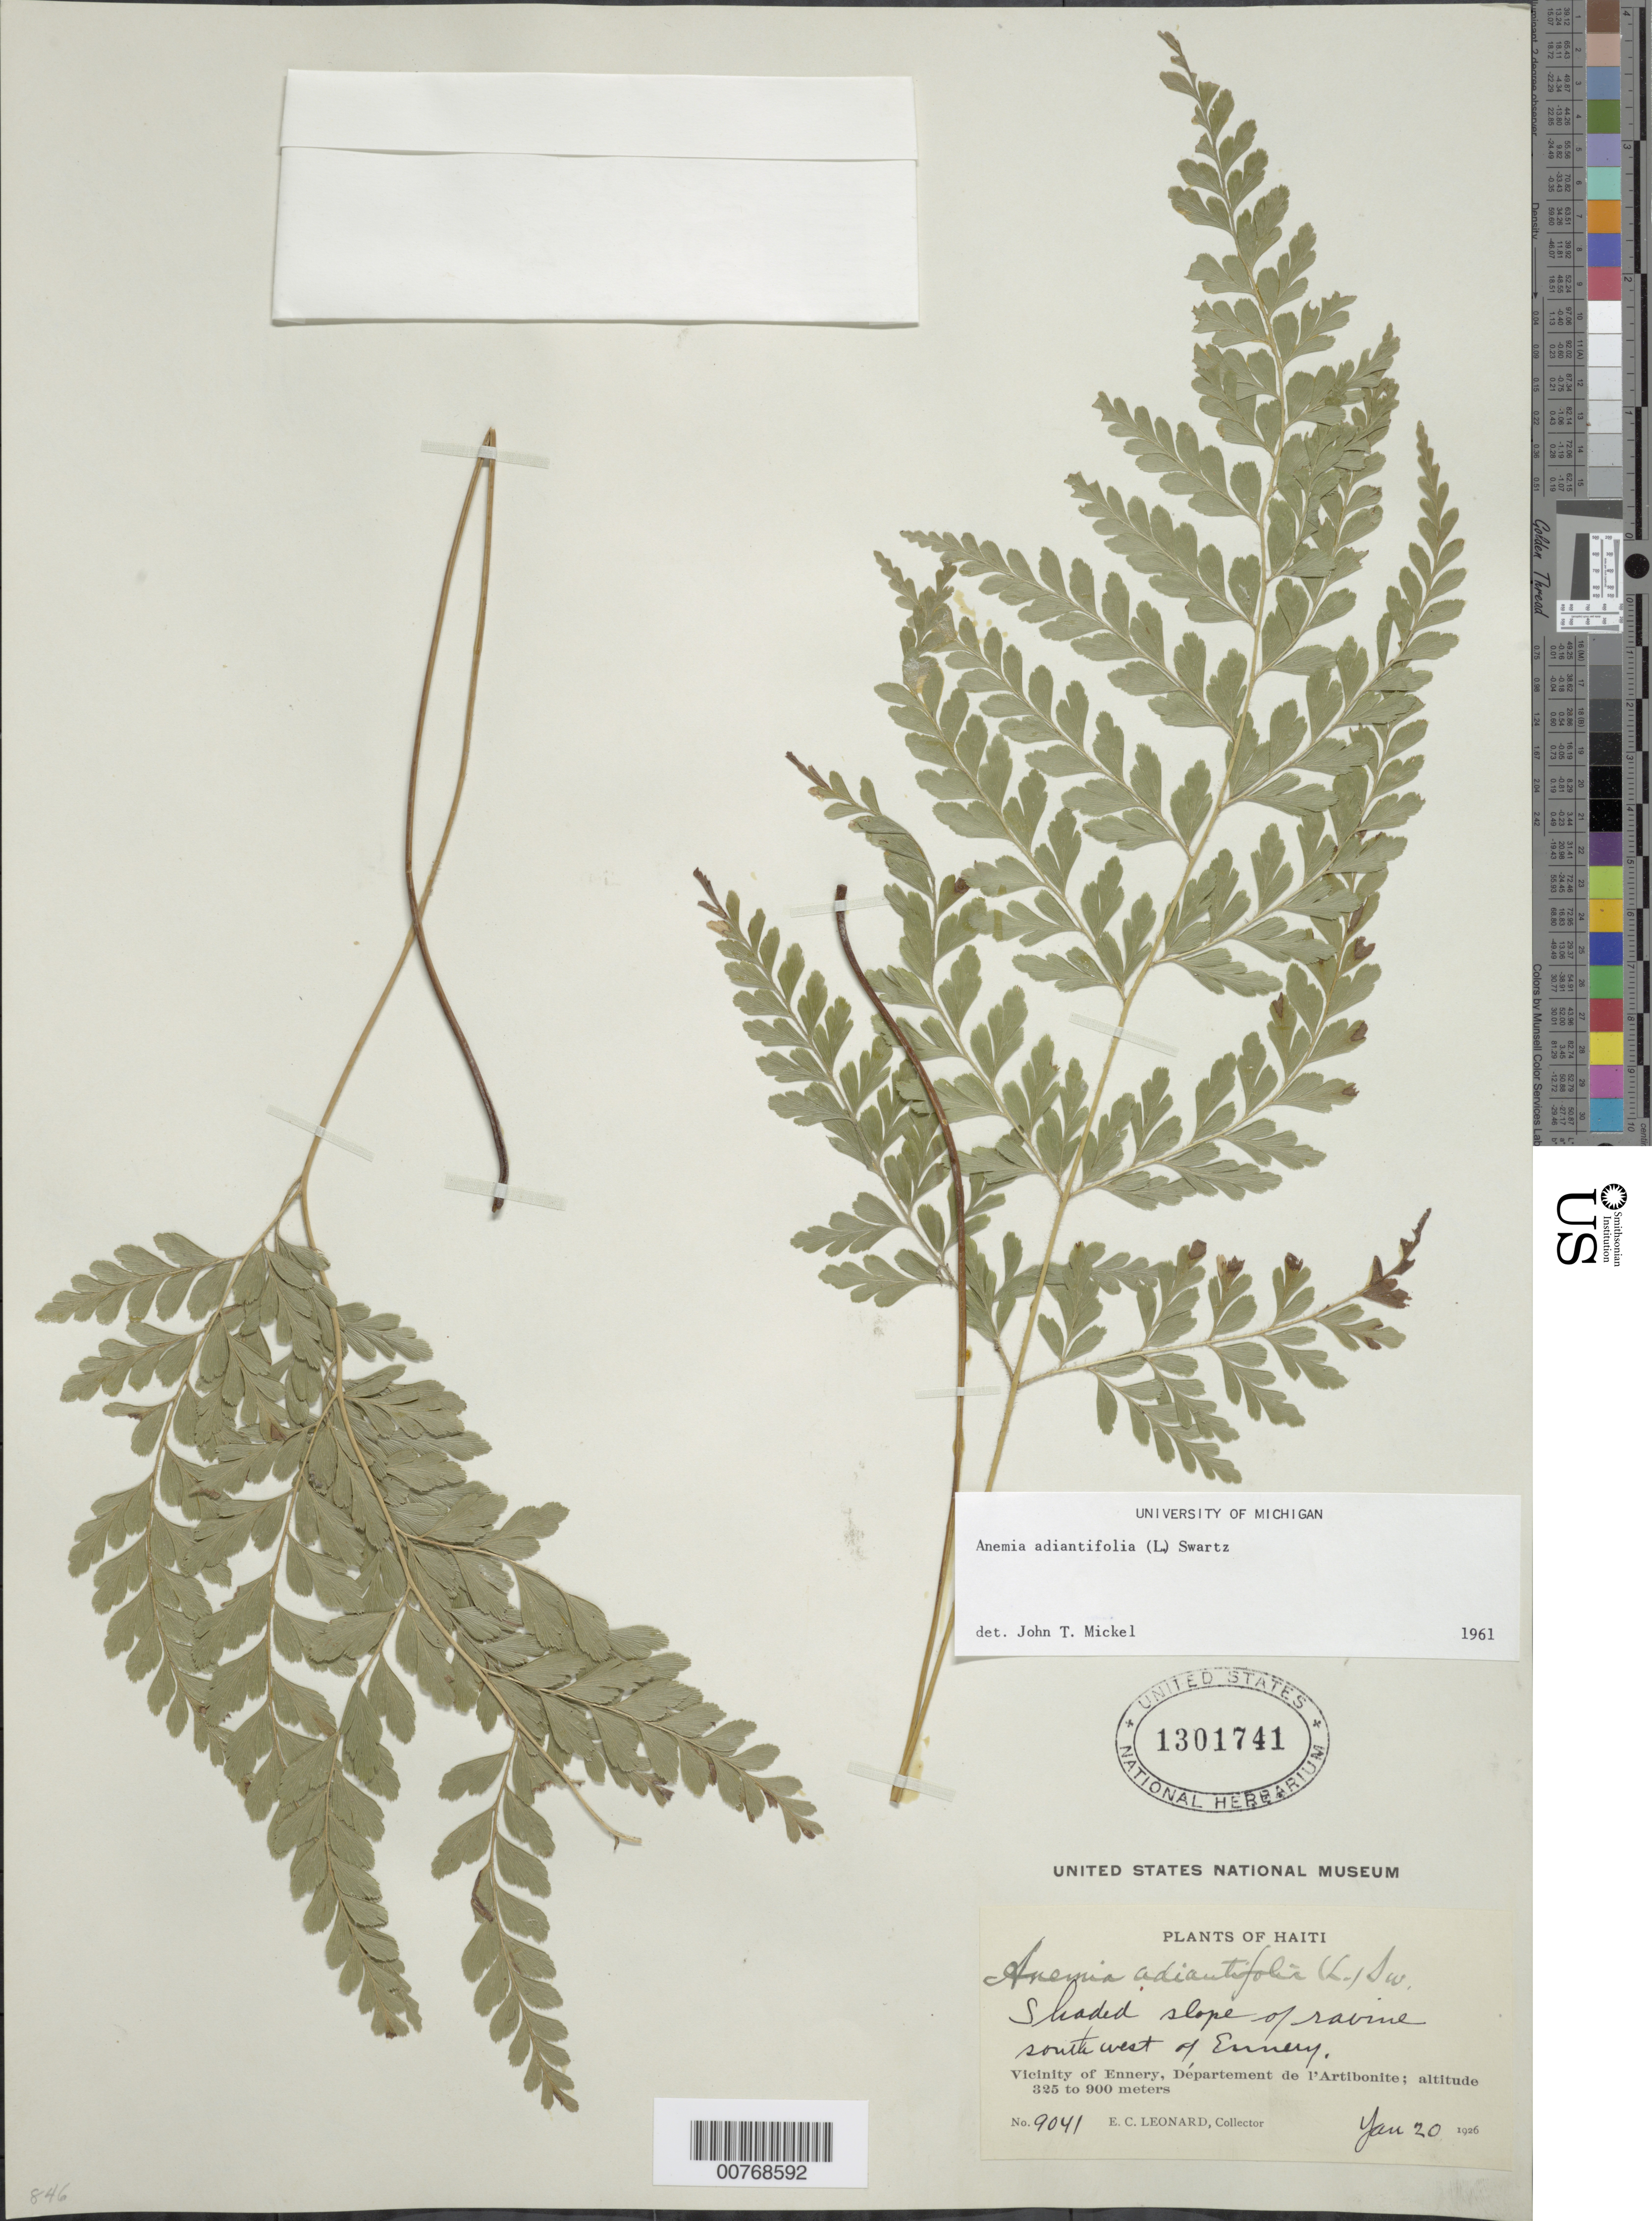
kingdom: Plantae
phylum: Tracheophyta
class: Polypodiopsida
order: Schizaeales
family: Anemiaceae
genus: Anemia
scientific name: Anemia adiantifolia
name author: (L.) Sw.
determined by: Mickel, J. T., (NY), New York Botanical Garden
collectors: E. C. Leonard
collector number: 9041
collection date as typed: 20 Jan 1926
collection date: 1926-01-20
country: Haiti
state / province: Artibonite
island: Hispaniola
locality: Vicinity of Ennery, Departement de l'Artibonite. SW of Ennery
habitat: Shaded slope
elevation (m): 325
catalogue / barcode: US 1301741